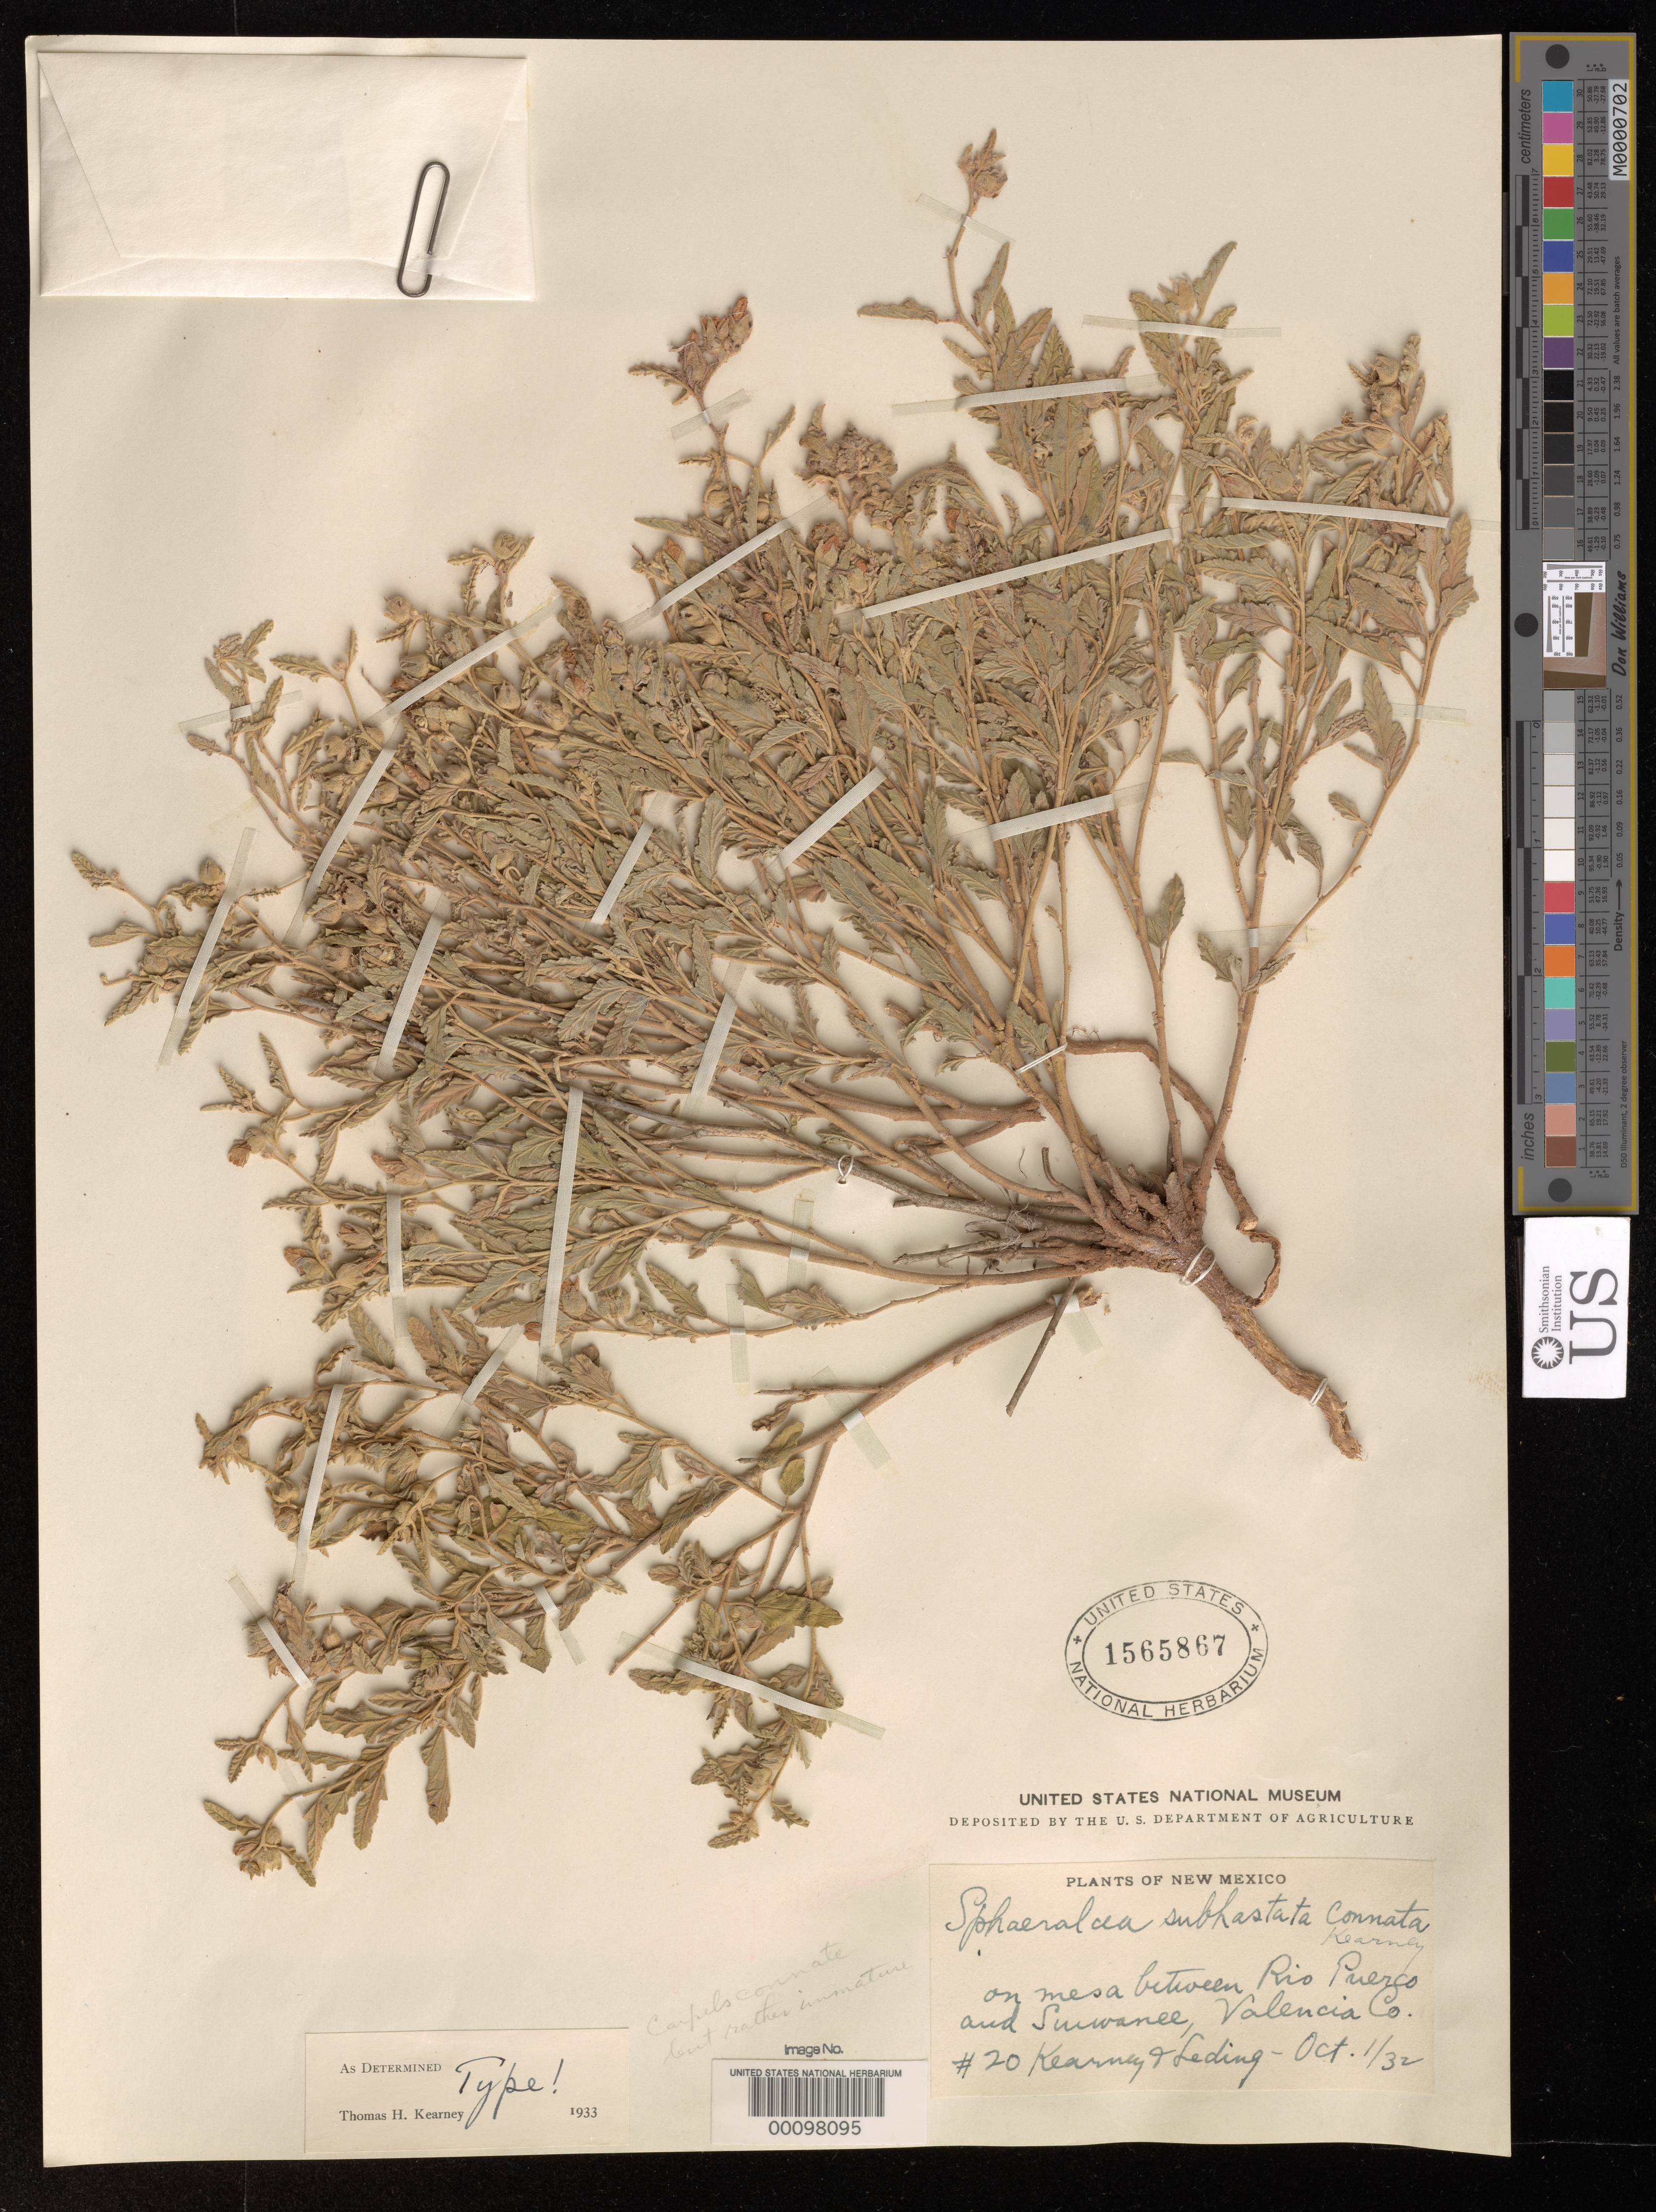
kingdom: Plantae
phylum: Tracheophyta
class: Magnoliopsida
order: Malvales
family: Malvaceae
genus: Sphaeralcea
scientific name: Sphaeralcea subhastata subsp. connata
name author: Kearney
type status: Holotype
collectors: T. H. Kearney & A. Leding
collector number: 20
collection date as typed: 01 Oct 1932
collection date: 1932-10-01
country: United States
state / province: New Mexico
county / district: Valencia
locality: Between Rio Puerco and Suwanee.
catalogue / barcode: US 1565867